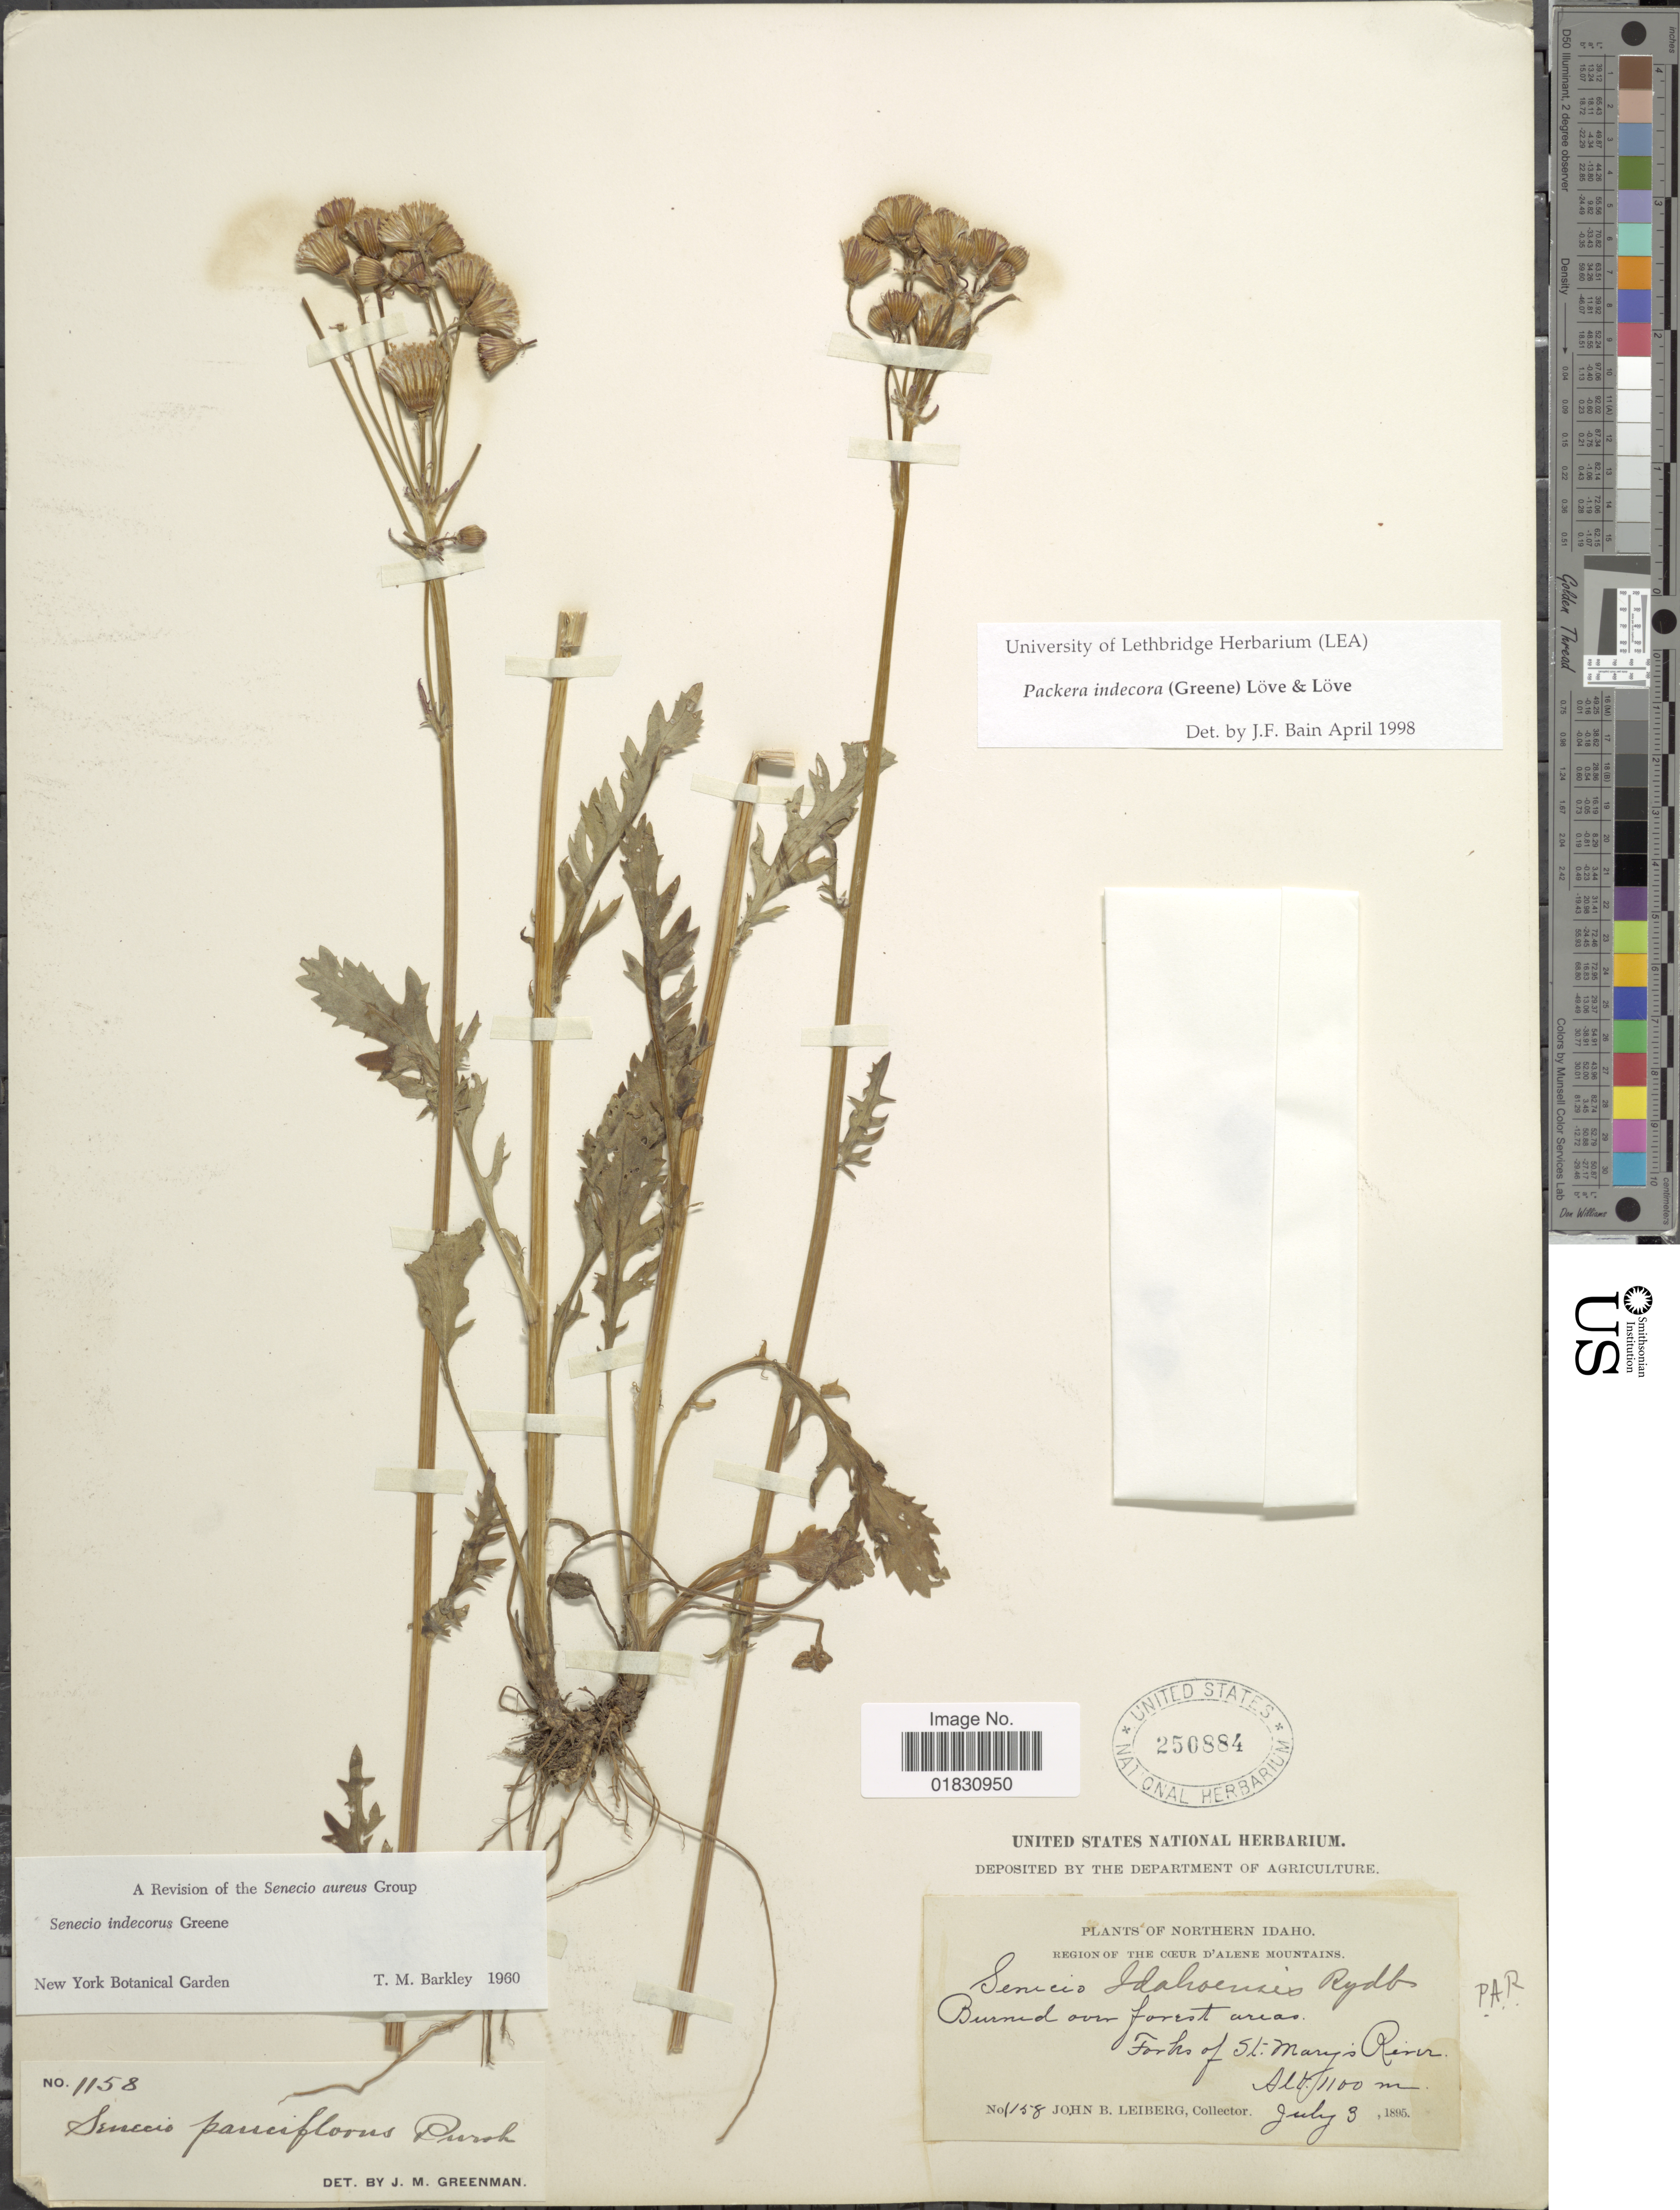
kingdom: Plantae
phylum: Tracheophyta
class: Magnoliopsida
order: Asterales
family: Asteraceae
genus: Packera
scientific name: Packera indecora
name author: (Greene) Á. Löve & D. Löve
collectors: J. B. Leiberg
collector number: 1158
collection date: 1895-07-03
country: United States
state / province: Idaho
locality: Region of The Coeur D' Alene Mountains, Burned over forest area, Forks of St. Mary's River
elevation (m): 1100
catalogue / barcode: US 250884